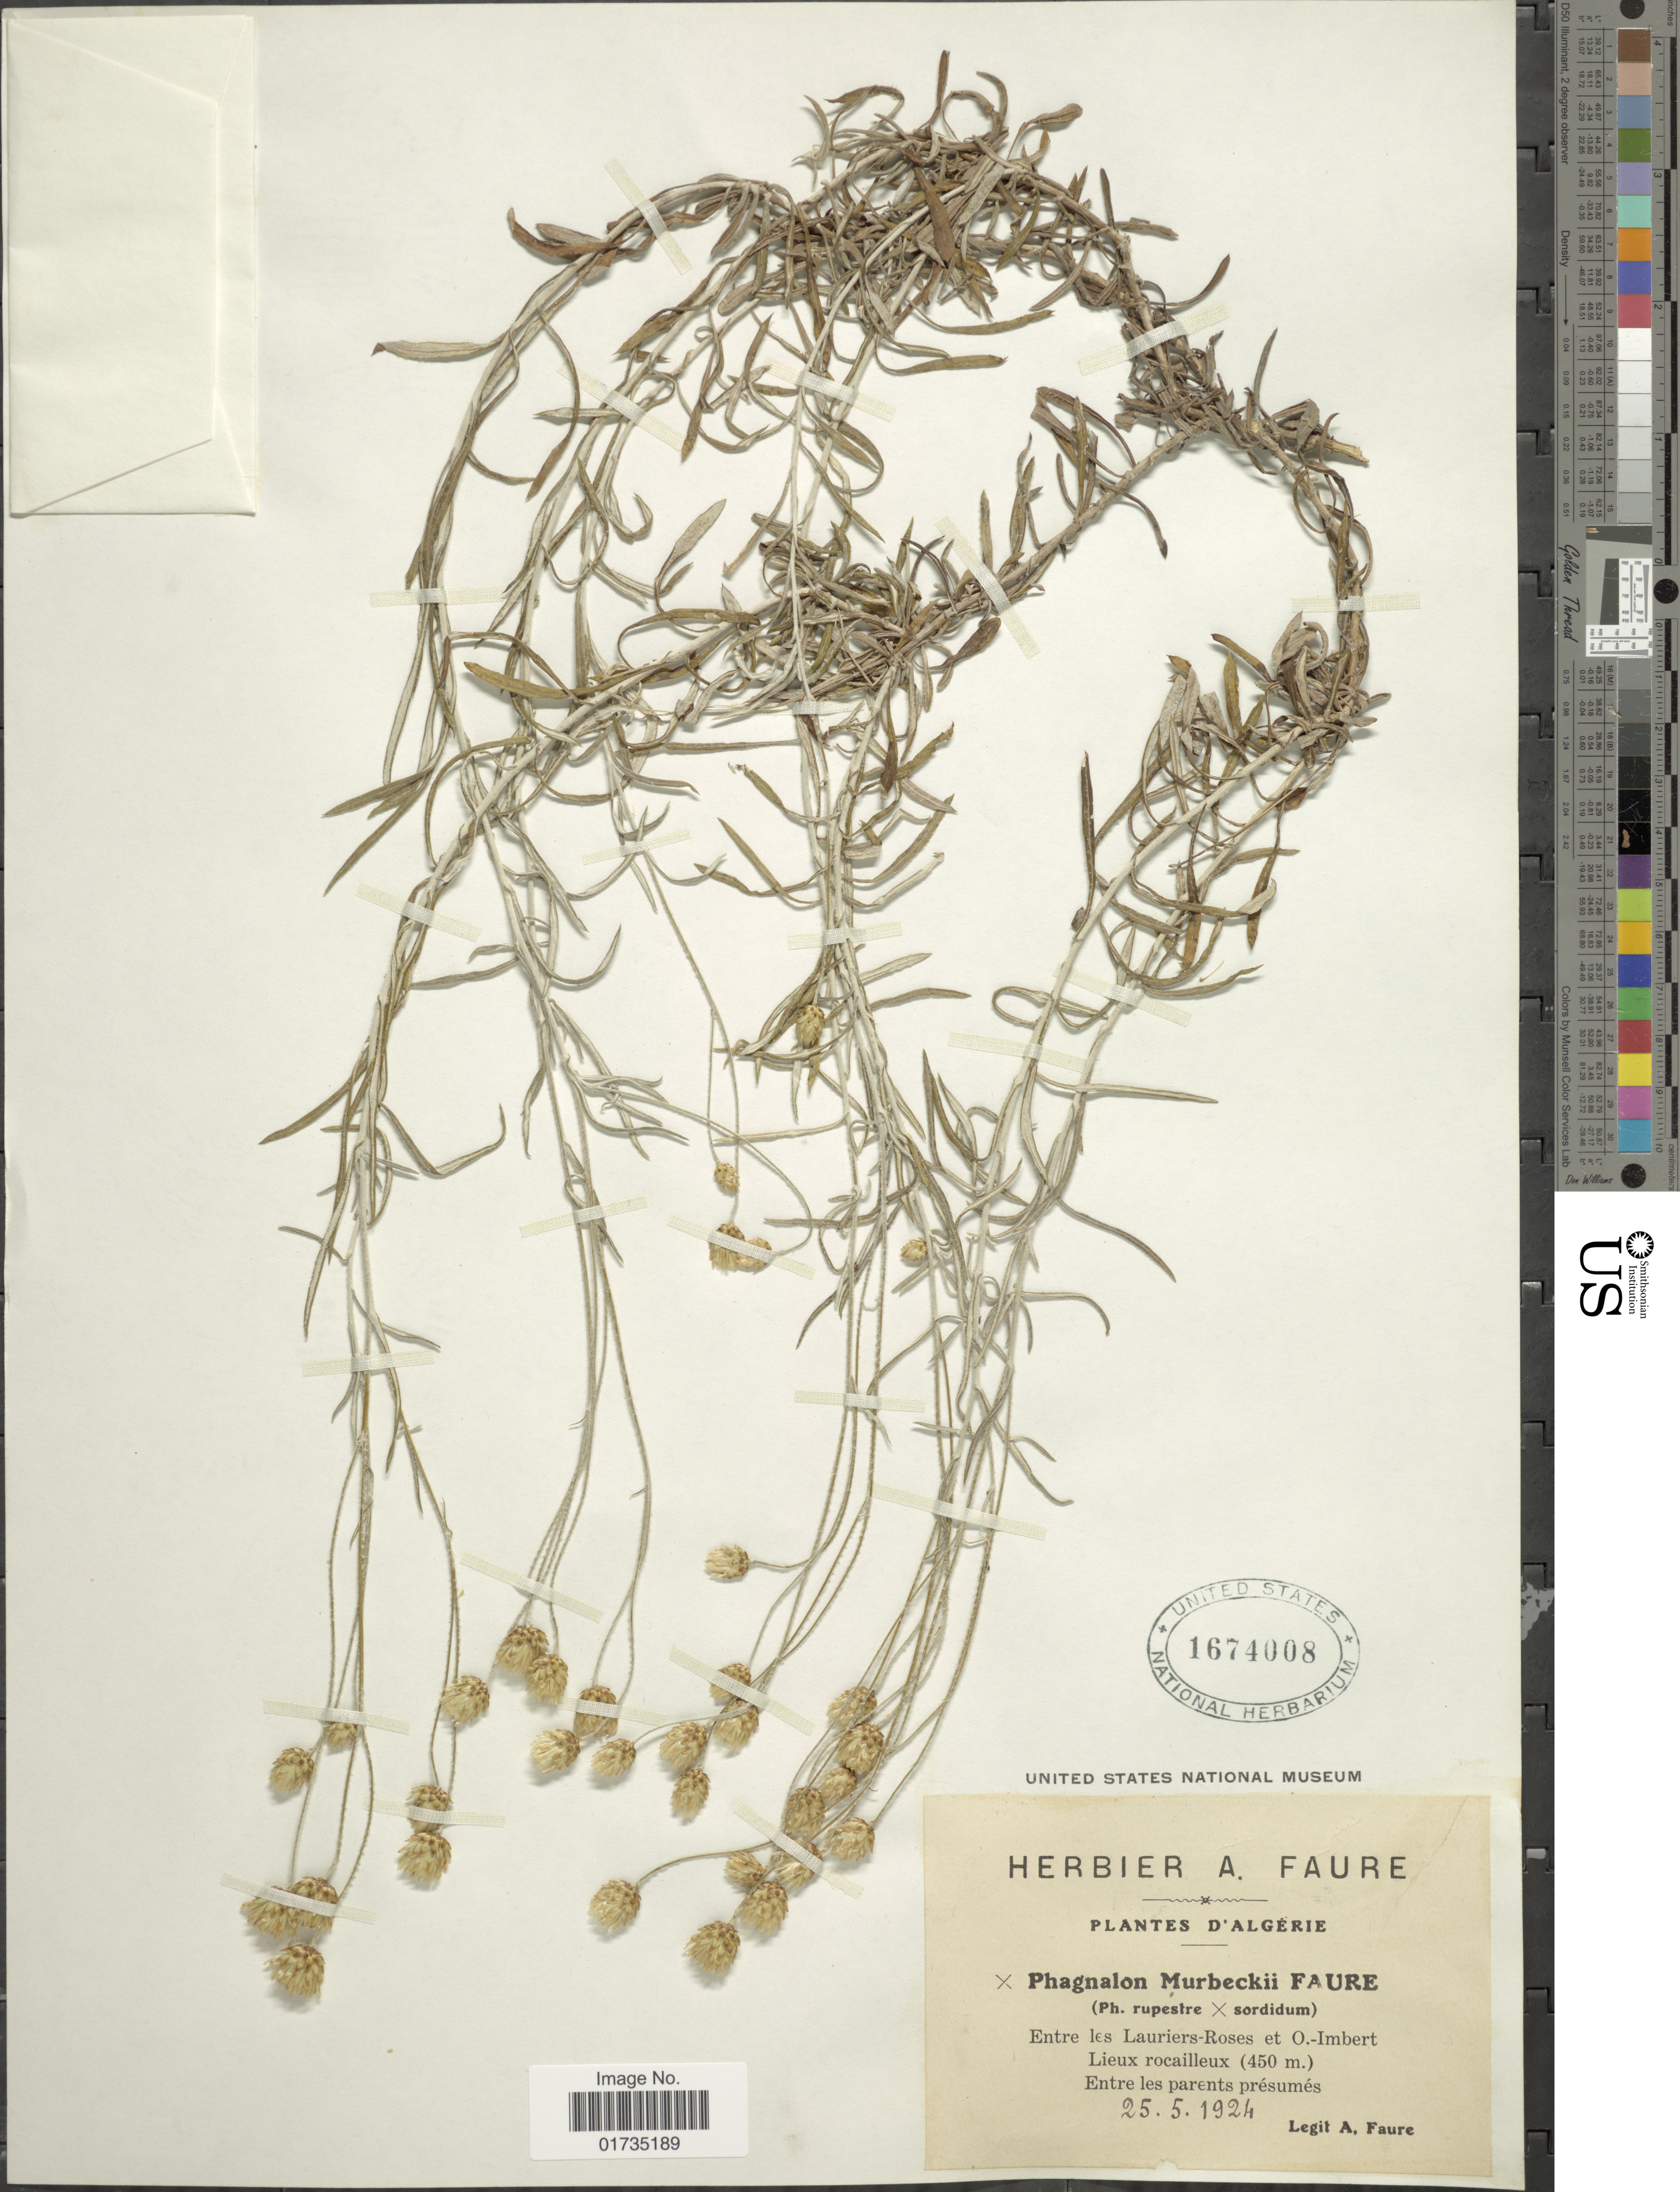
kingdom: Plantae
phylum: Tracheophyta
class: Magnoliopsida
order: Asterales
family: Asteraceae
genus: Phagnalon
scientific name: Phagnalon murbekii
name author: Faure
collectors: A. Faure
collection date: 1924-05-25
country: Algeria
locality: Algerie. Entre les Lauriers-Roses et O.-Imbert Lieux rocailleux. Entre les parents presumes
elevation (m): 450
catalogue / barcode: US 1674008